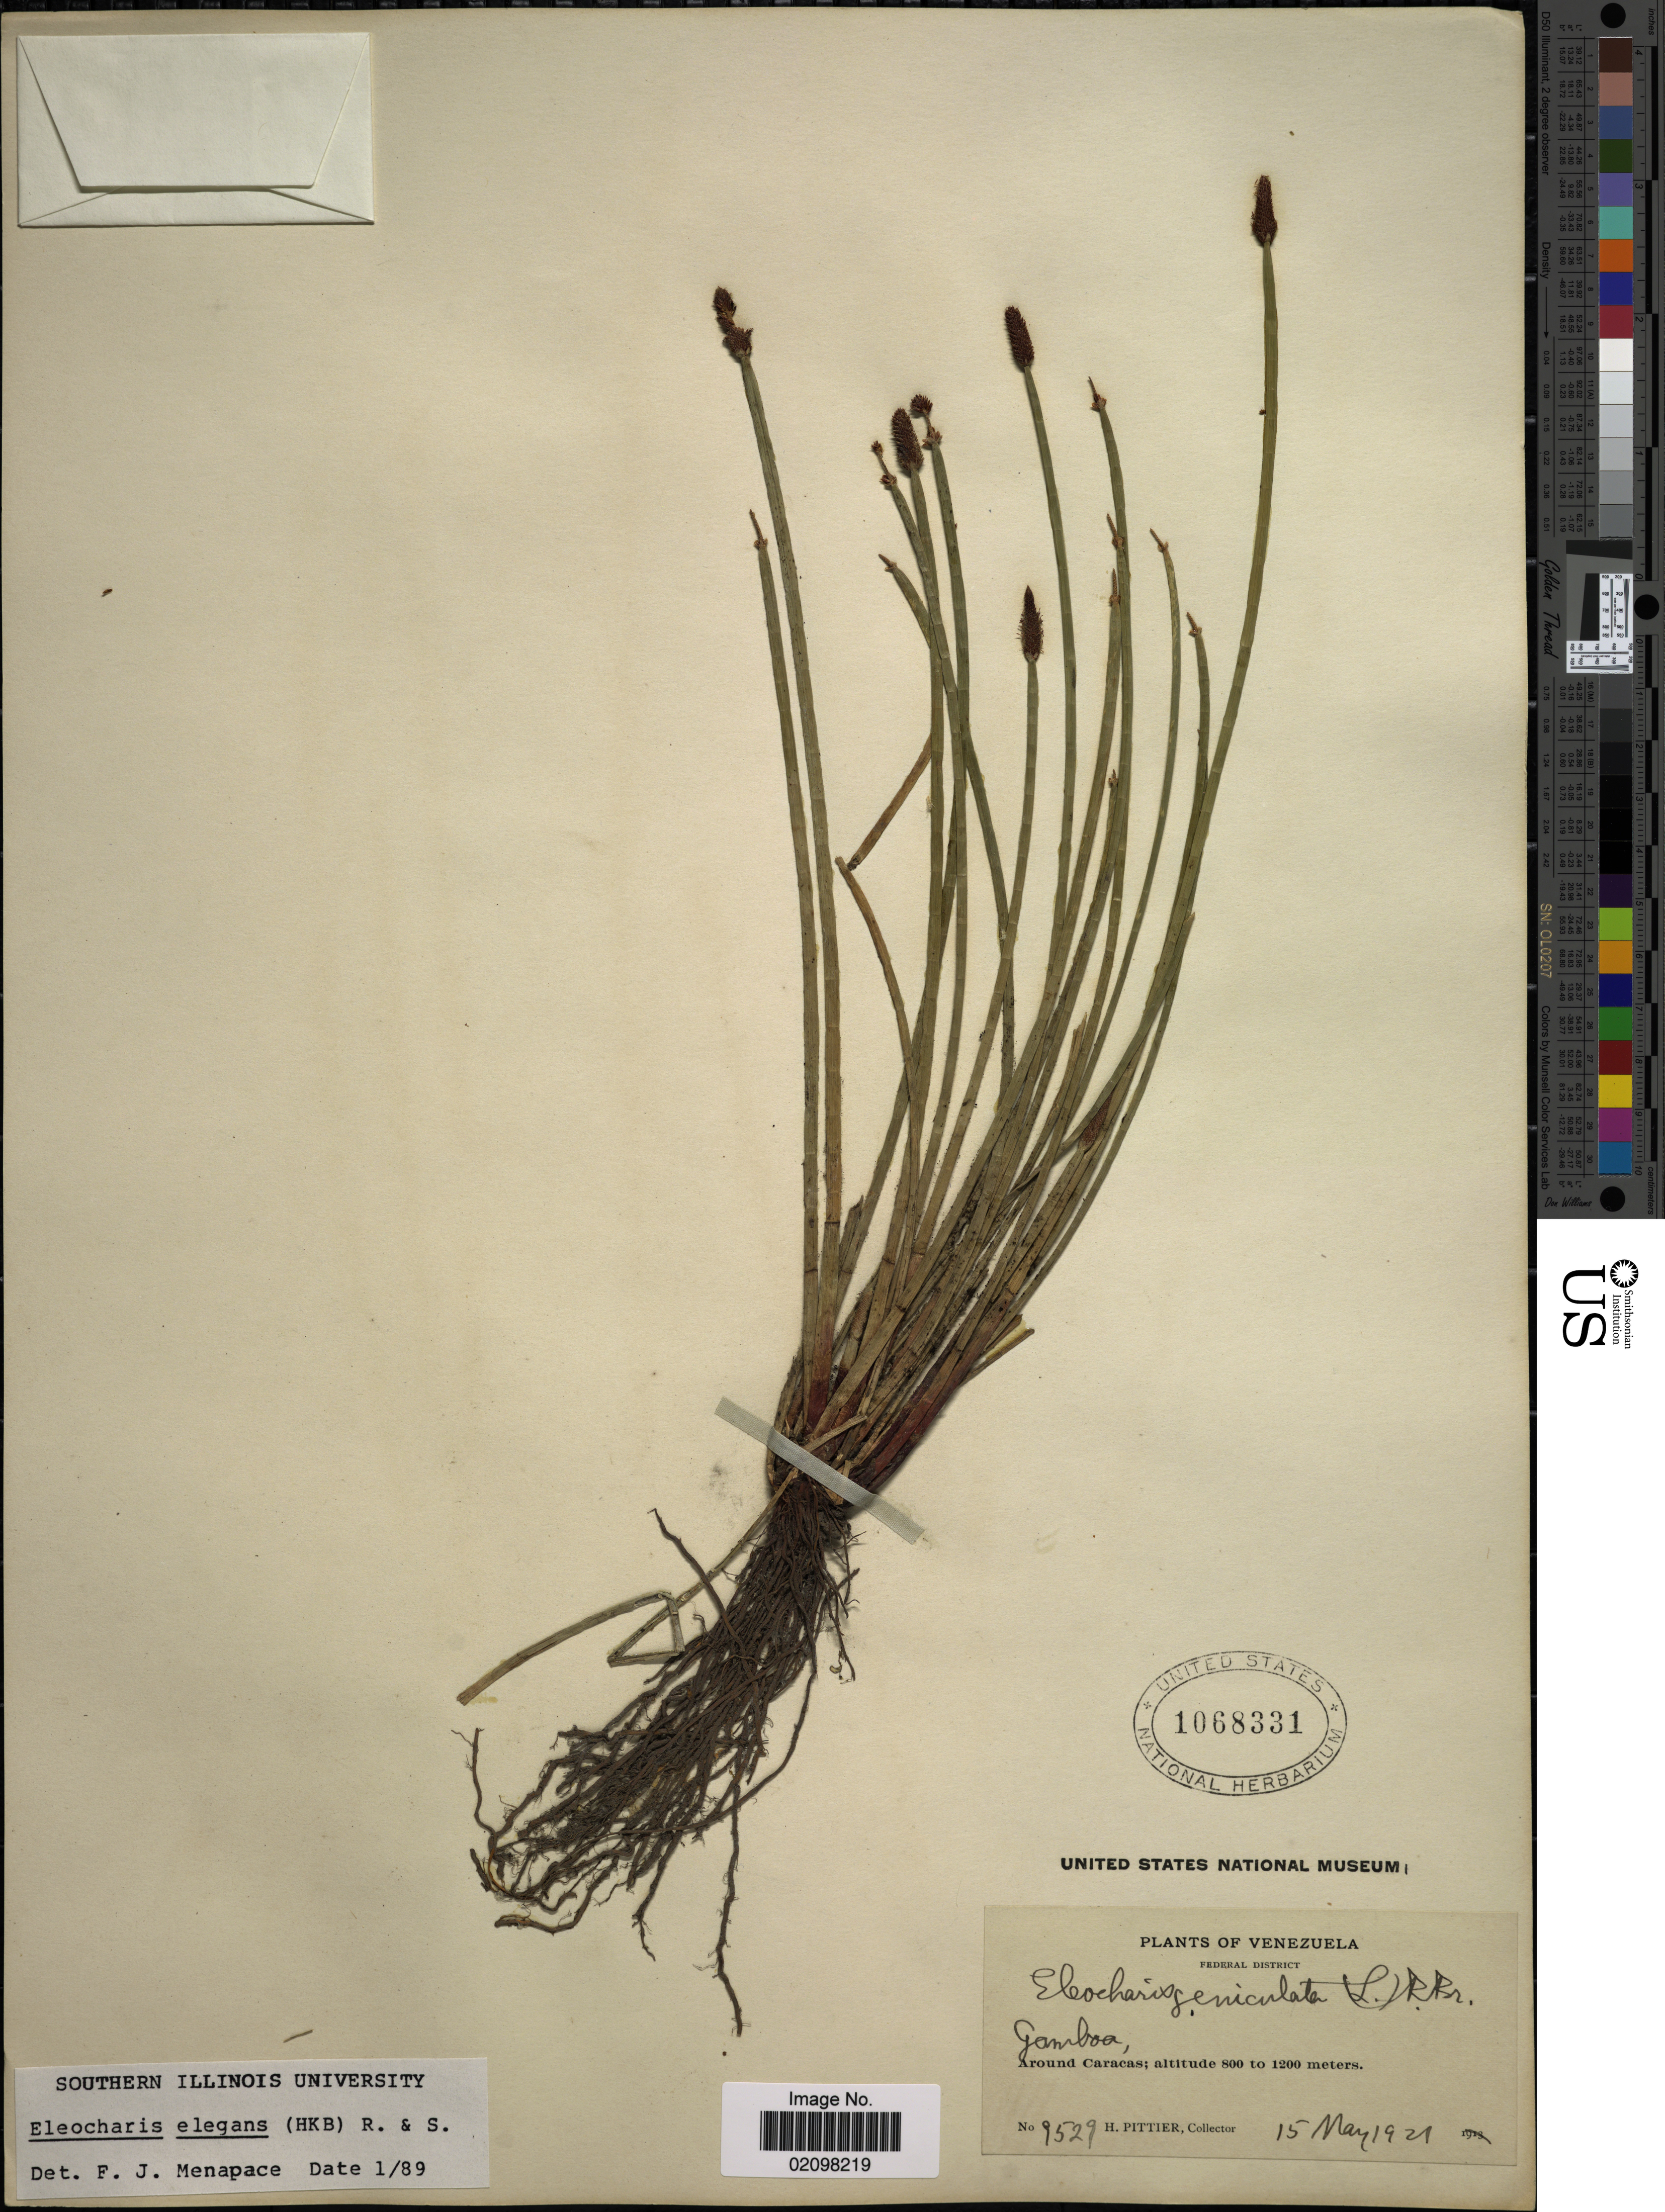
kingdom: Plantae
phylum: Tracheophyta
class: Liliopsida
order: Poales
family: Cyperaceae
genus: Eleocharis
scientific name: Eleocharis elegans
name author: (Kunth) Roem. & Schult.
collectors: H. F. Pittier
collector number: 9529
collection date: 1921-05-15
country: Venezuela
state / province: Distrito Federal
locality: Federal District, Gamboa, Around Caracas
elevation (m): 800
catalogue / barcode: US 1068331